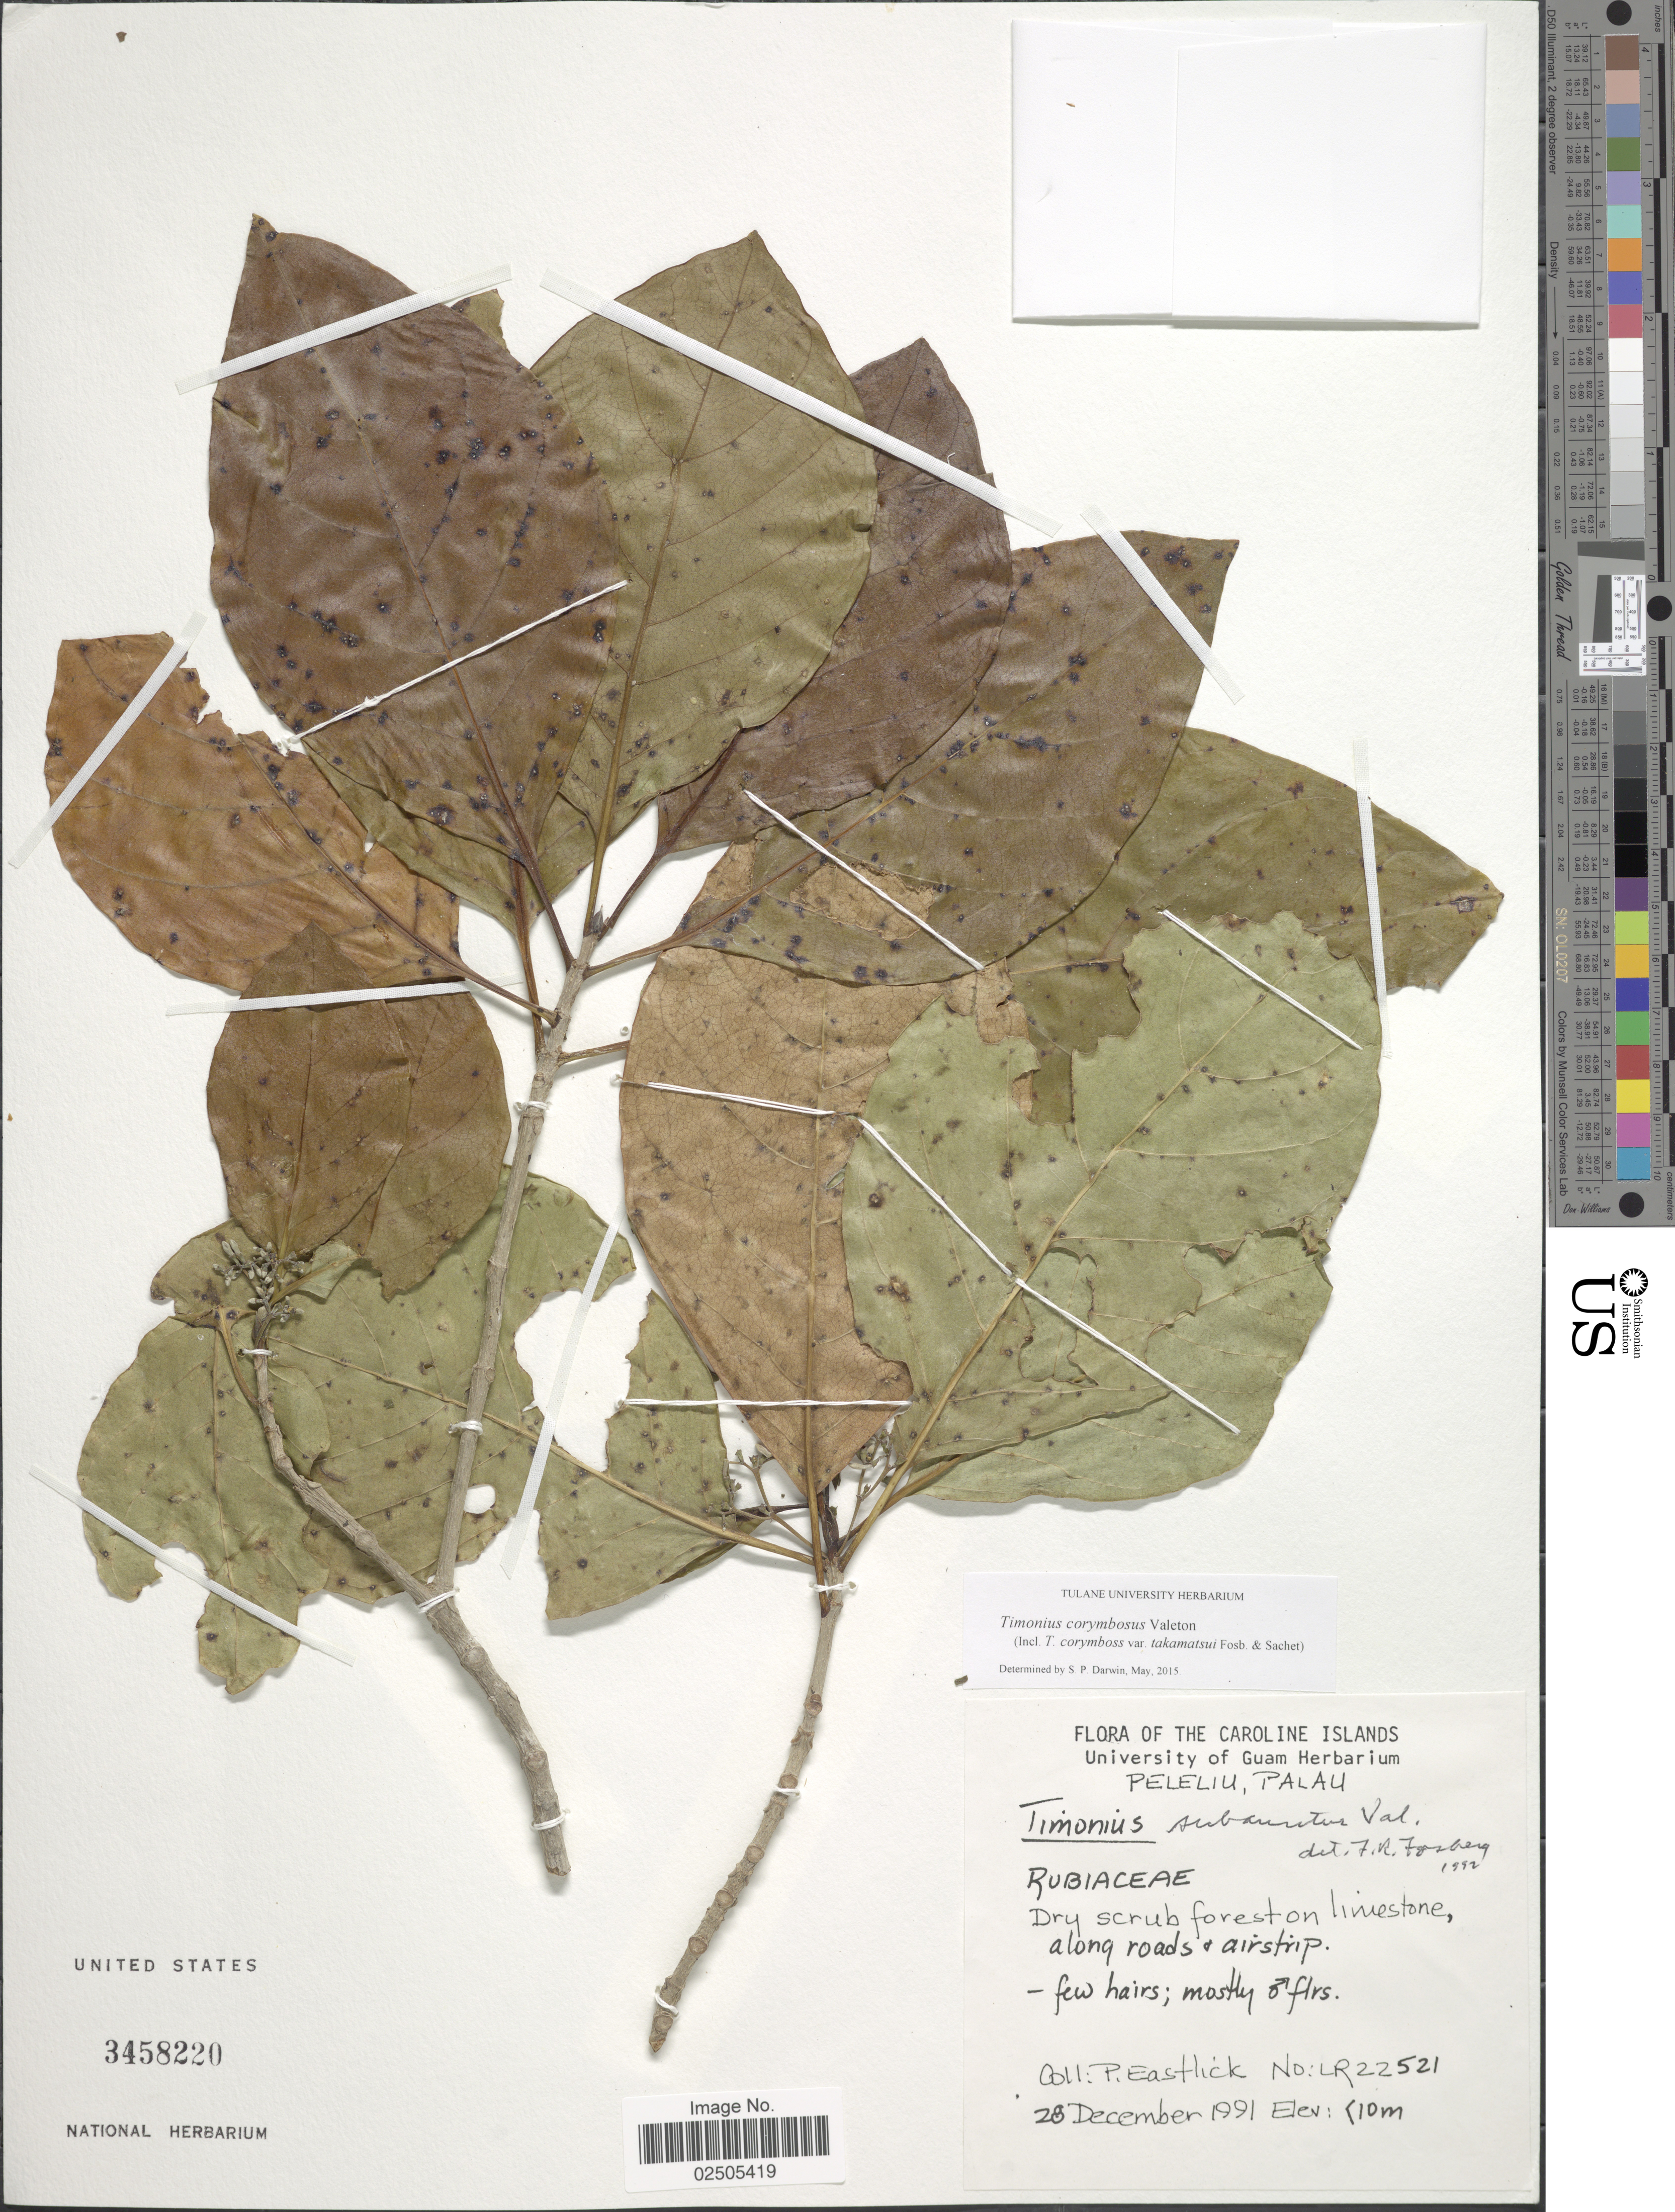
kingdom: Plantae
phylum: Tracheophyta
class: Magnoliopsida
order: Gentianales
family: Rubiaceae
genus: Timonius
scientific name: Timonius corymbosa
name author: Valeton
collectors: P. Eastlick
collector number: LR22521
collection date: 1991-12-28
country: Palau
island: Beliliou [Peleliu]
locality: Peleliu, Palau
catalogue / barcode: US 3458220